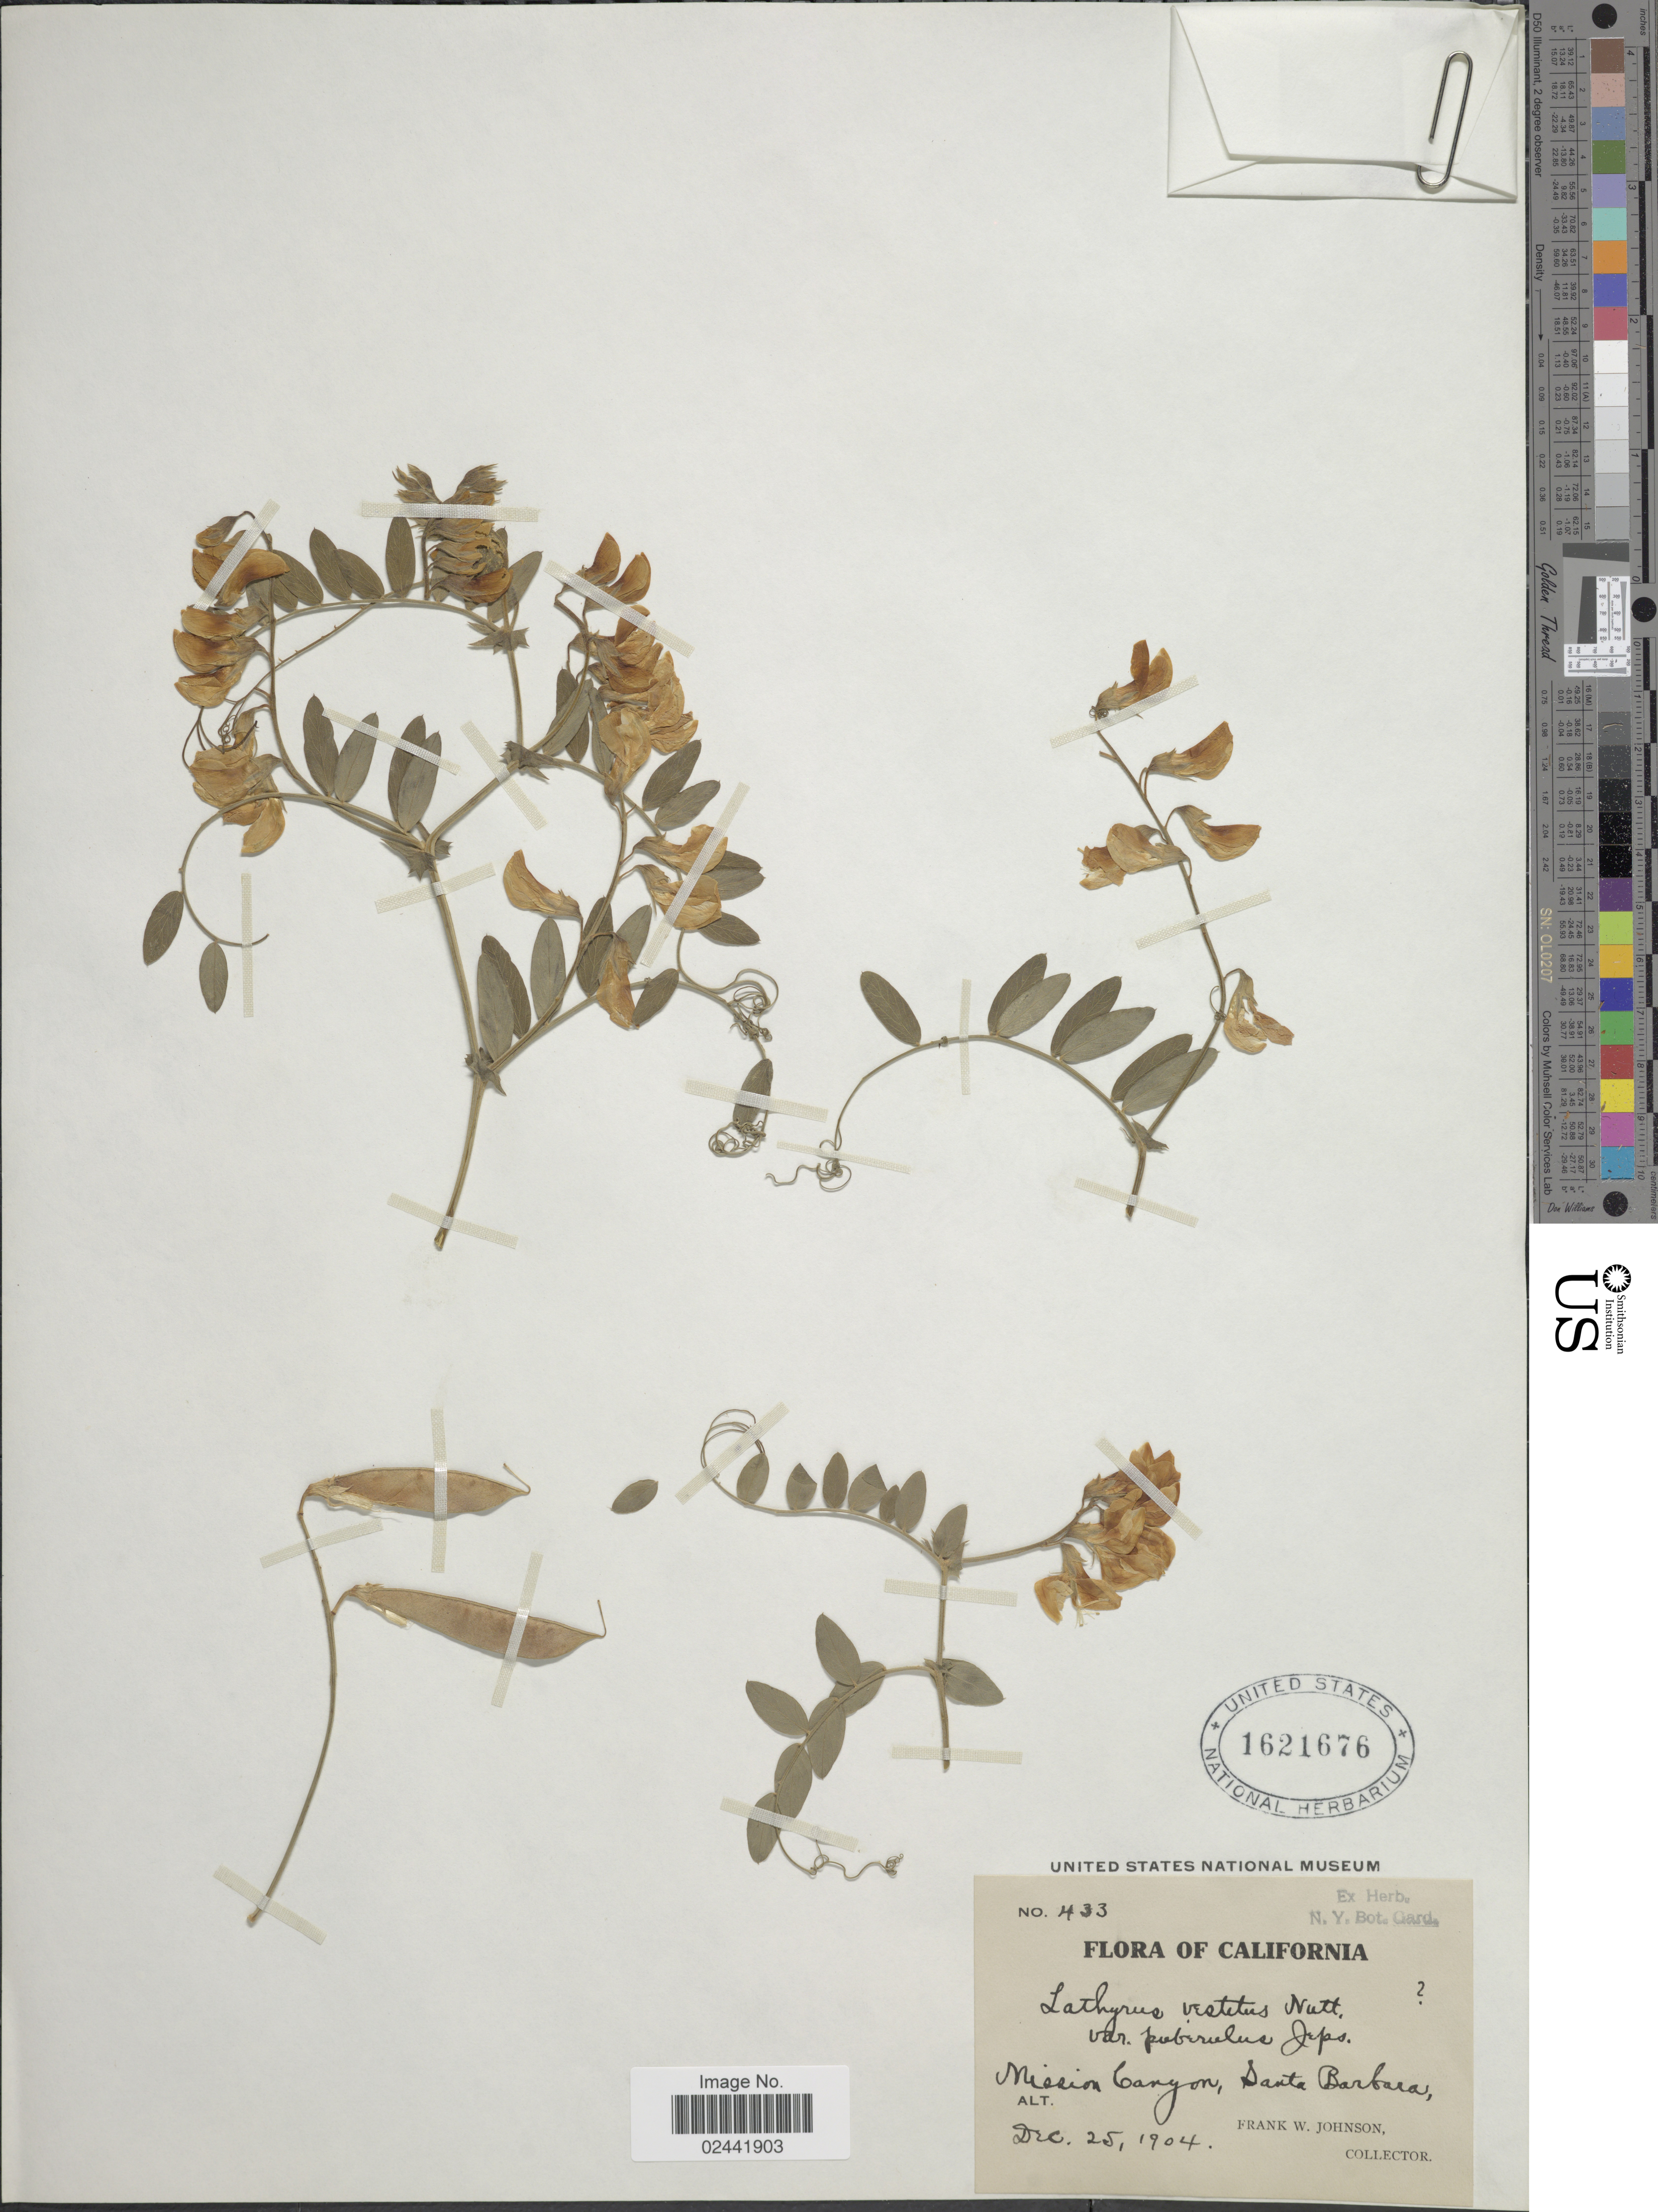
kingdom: Plantae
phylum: Tracheophyta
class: Magnoliopsida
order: Fabales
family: Fabaceae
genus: Lathyrus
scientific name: Lathyrus vestitus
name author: Nutt.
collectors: F. W. Johnson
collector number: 433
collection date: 1904-12-25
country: United States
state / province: California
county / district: Santa Barbara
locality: Mission Canyon, Santa Barbara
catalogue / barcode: US 1621676